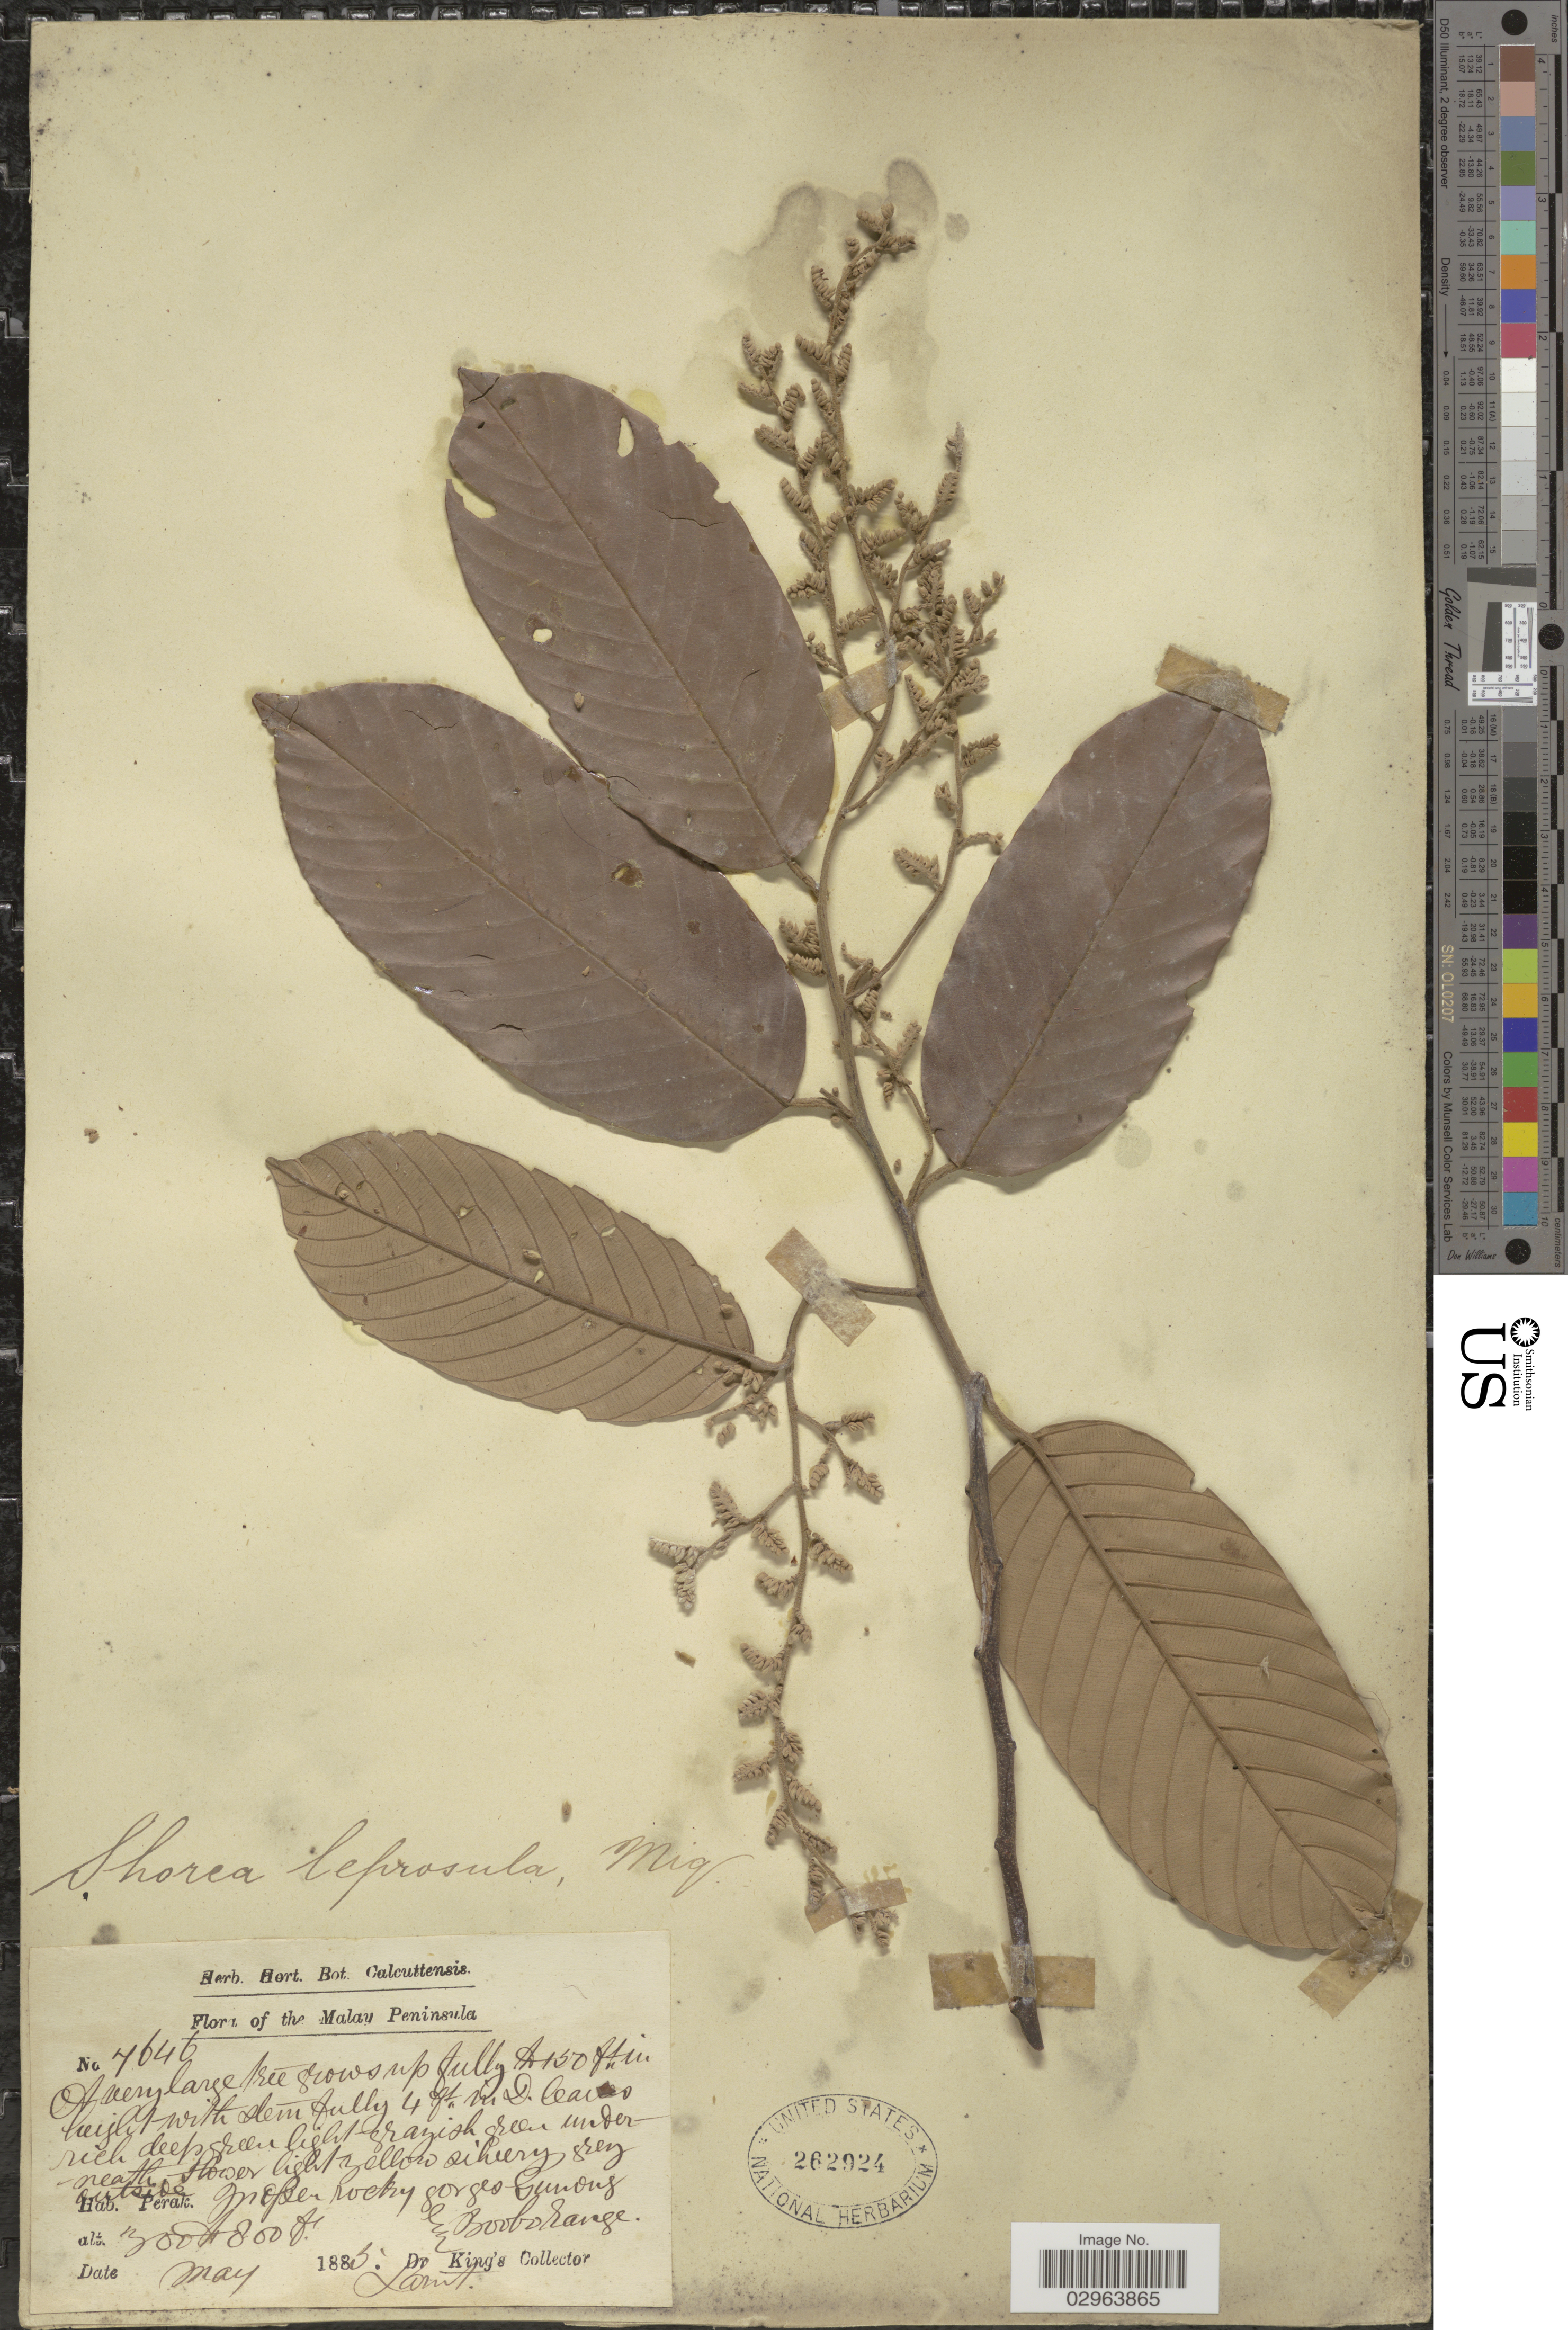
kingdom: Plantae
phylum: Tracheophyta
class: Magnoliopsida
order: Malvales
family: Dipterocarpaceae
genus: Rubroshorea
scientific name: Rubroshorea leprosula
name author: (Miq.) P.S. Ashton & J. Heck.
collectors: Dr. King's collector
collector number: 4646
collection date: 1885-05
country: Malaysia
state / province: Perak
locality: Malay Peninsula, in open rocky gorges Gunong Boobo range.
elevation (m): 91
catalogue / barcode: US 262924